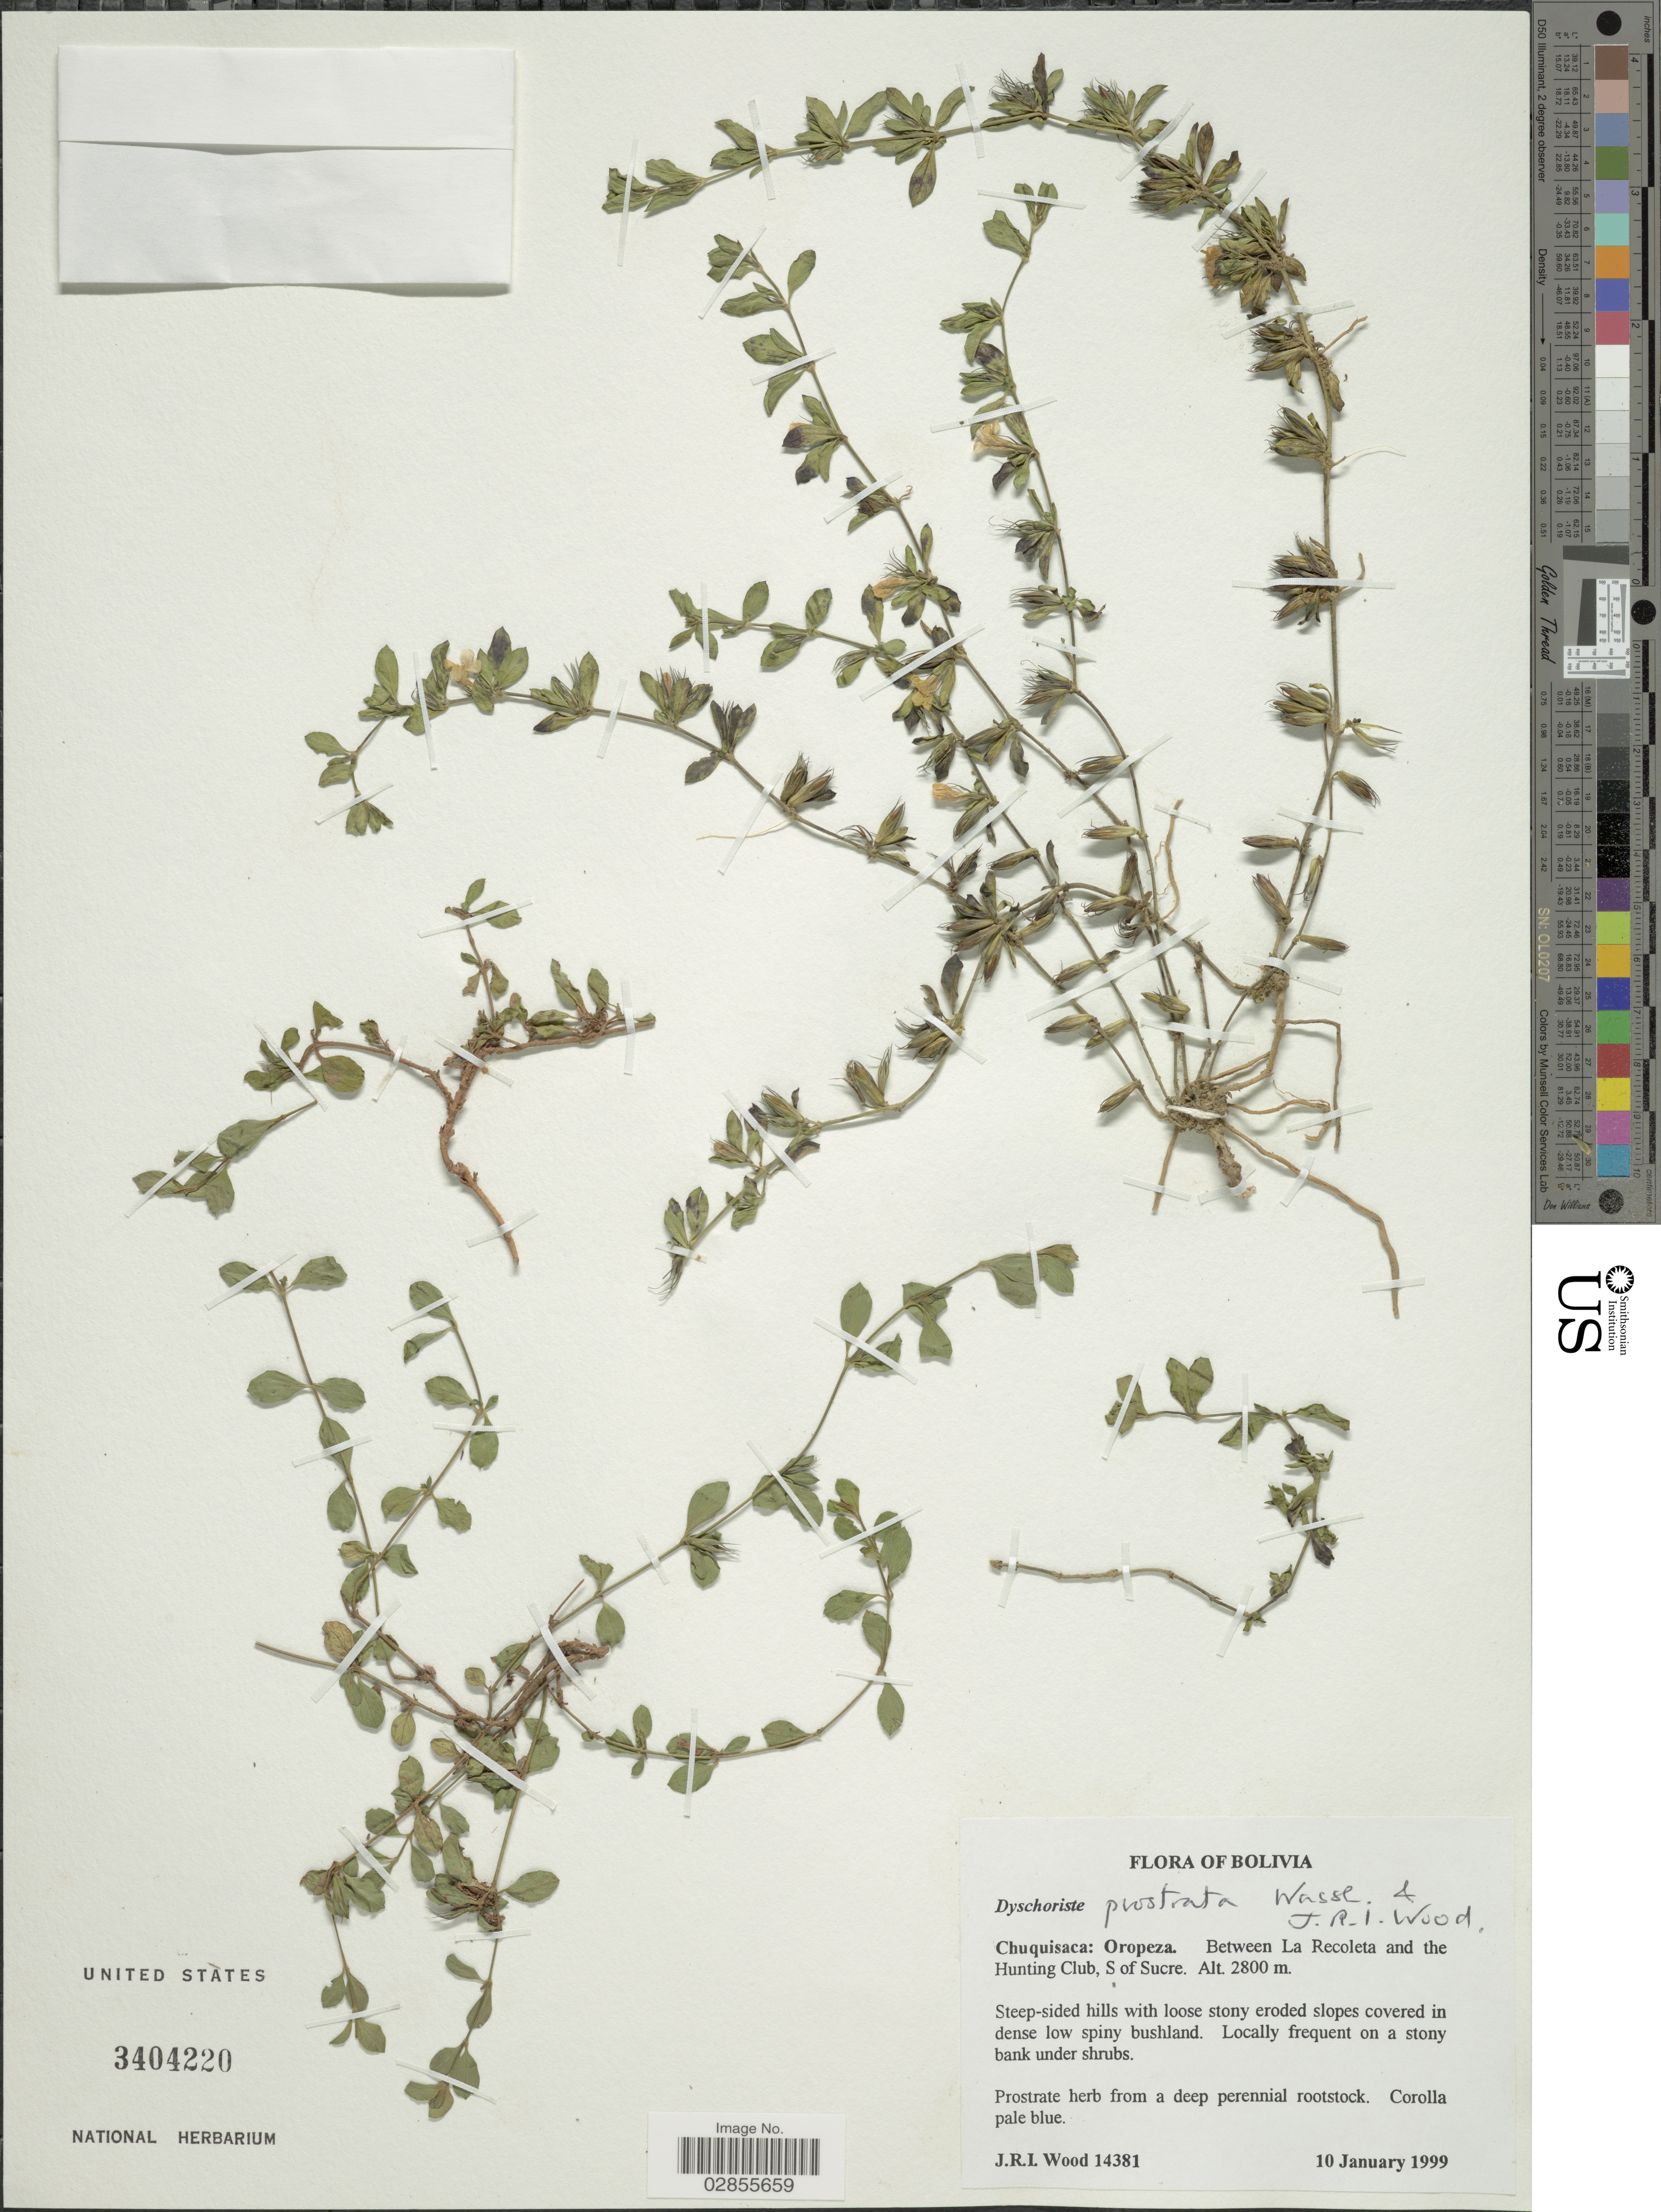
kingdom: Plantae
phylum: Tracheophyta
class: Magnoliopsida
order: Lamiales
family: Acanthaceae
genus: Dyschoriste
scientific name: Dyschoriste prostrata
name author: Wassh. & J.R.I. Wood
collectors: J. R. I. Wood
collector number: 14381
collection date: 1999-01-10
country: Bolivia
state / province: Chuquisaca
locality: Oropeza. Between La Recoleta and the Hunting Club, S of Sucre.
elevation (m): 2800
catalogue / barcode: US 3404220